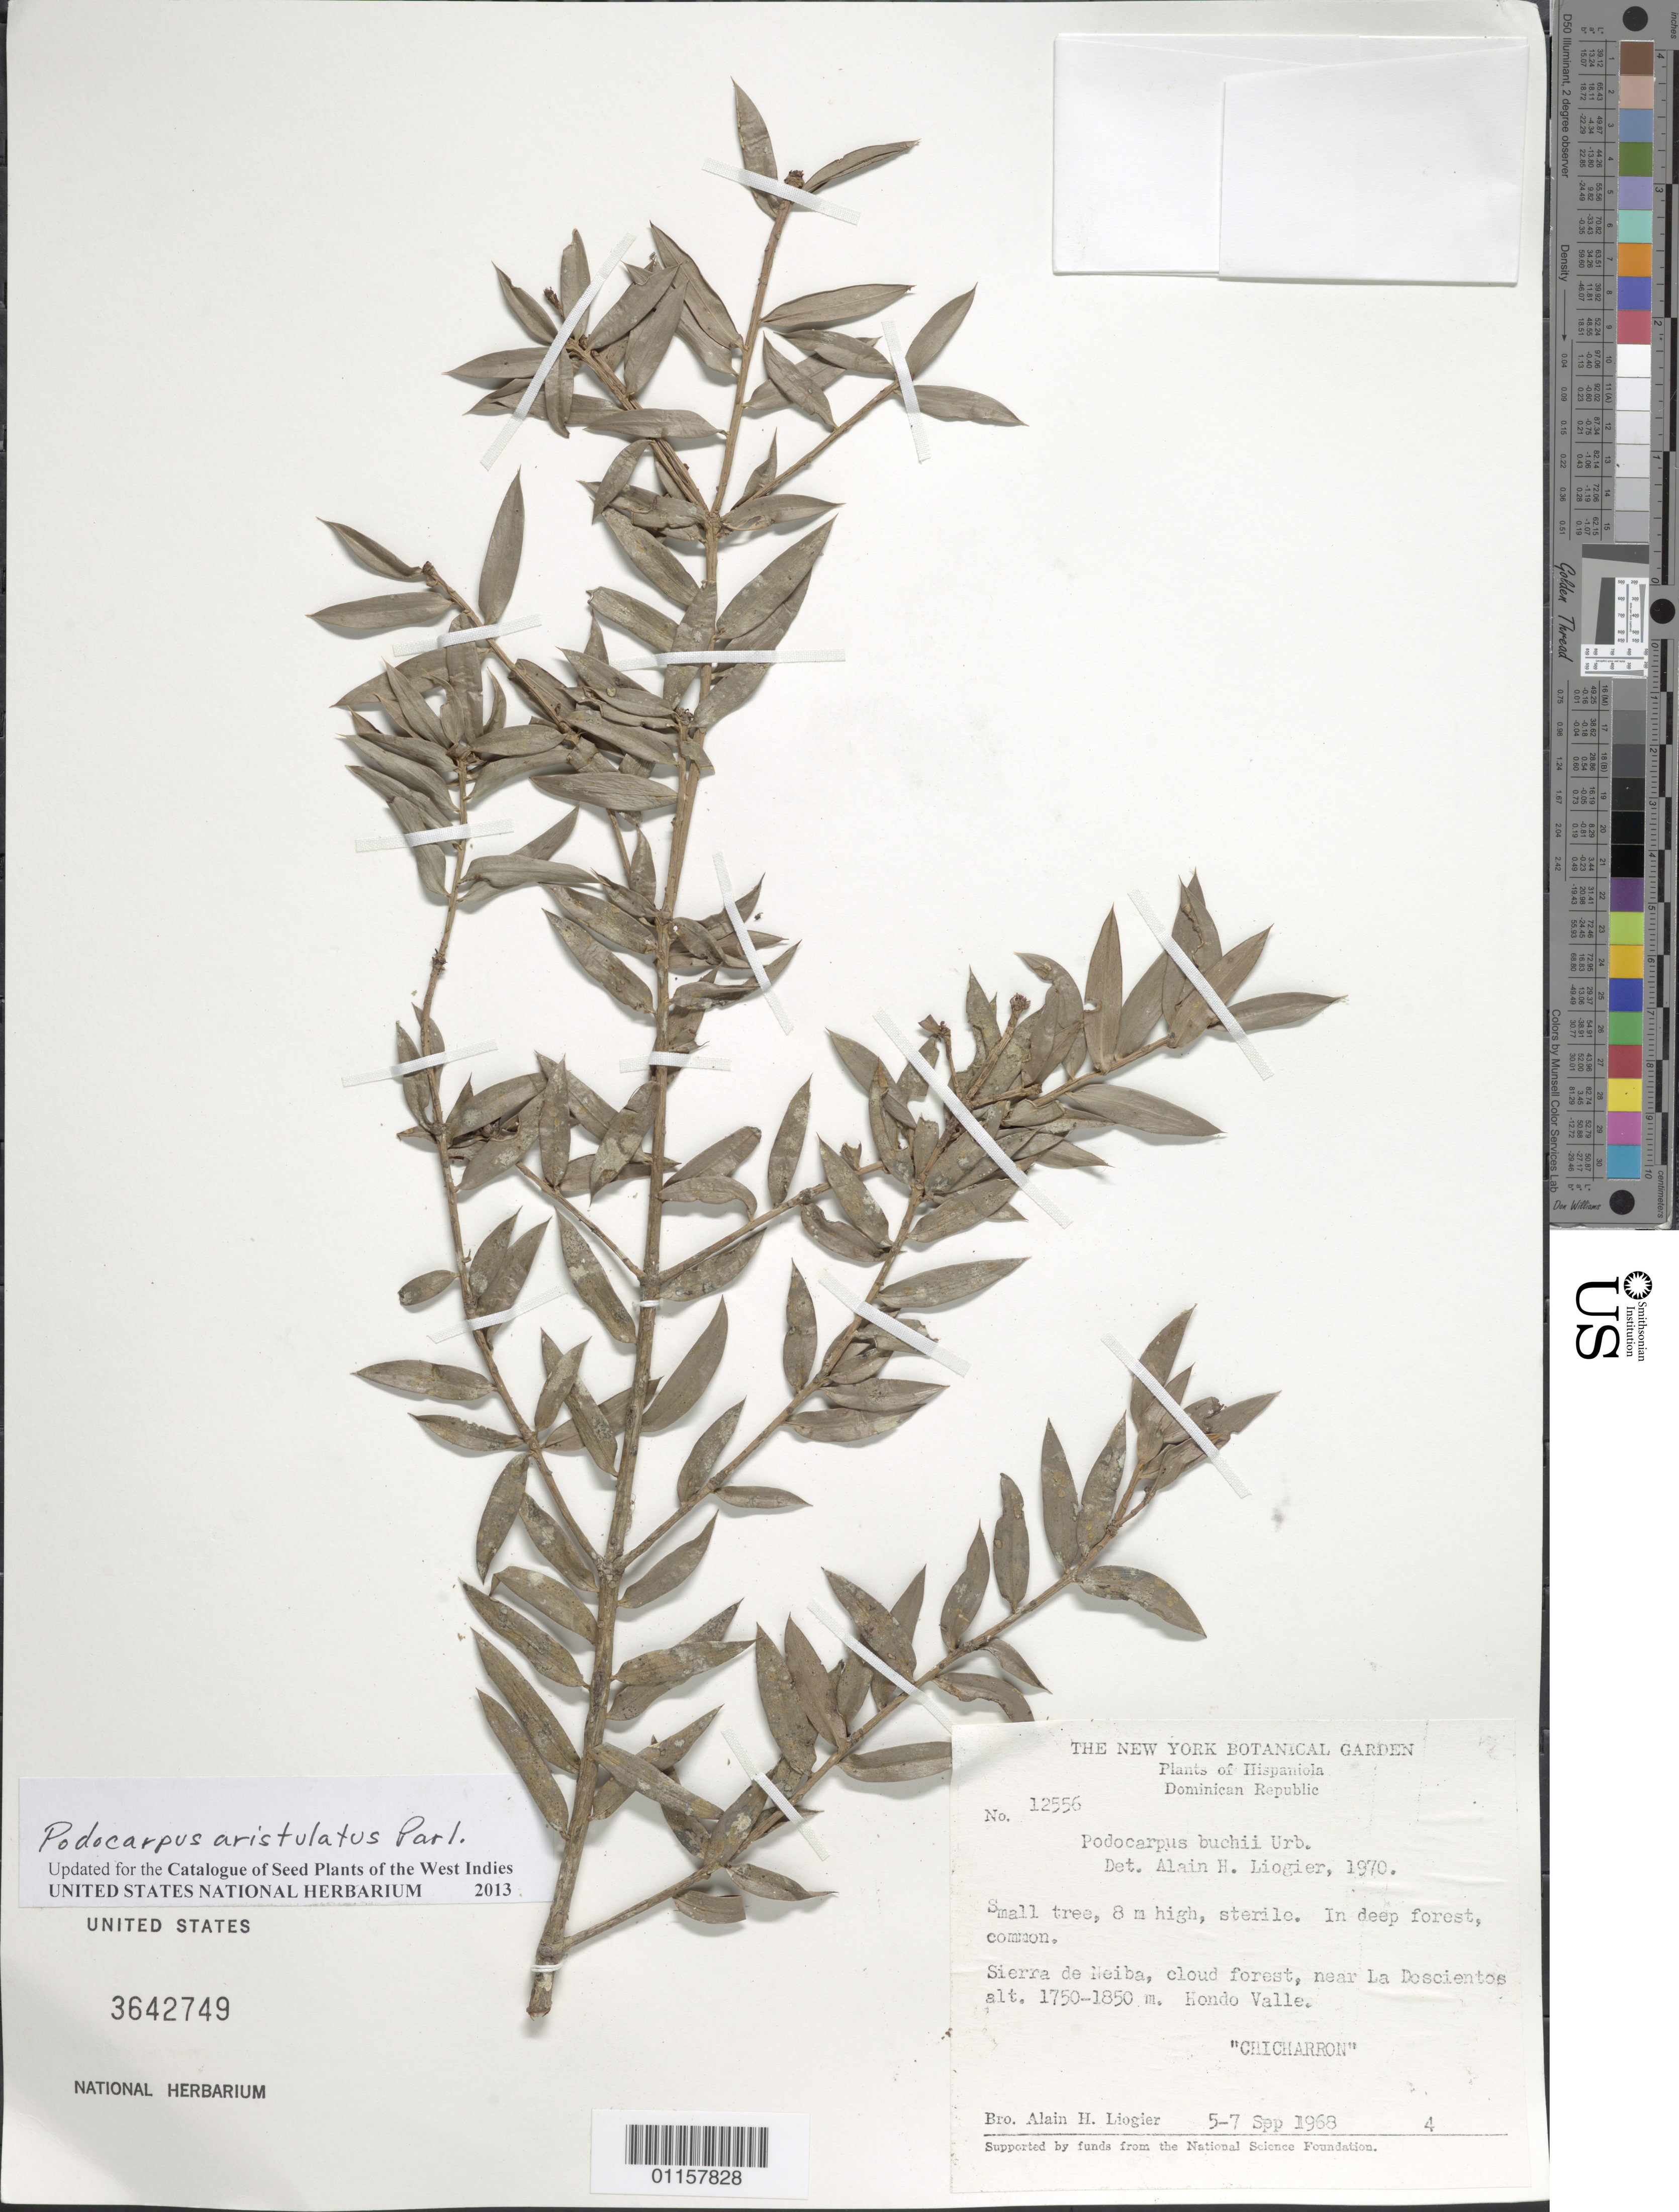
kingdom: Plantae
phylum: Tracheophyta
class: Pinopsida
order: Pinales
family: Podocarpaceae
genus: Podocarpus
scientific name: Podocarpus aristulatus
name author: Parl.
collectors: A. H. Liogier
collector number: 12556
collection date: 1968-09-05/1968-09-07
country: Dominican Republic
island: Hispaniola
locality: Sierra de Neiba, near La Doscientos.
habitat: In deep forest, common.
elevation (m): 1750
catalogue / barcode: US 3642749